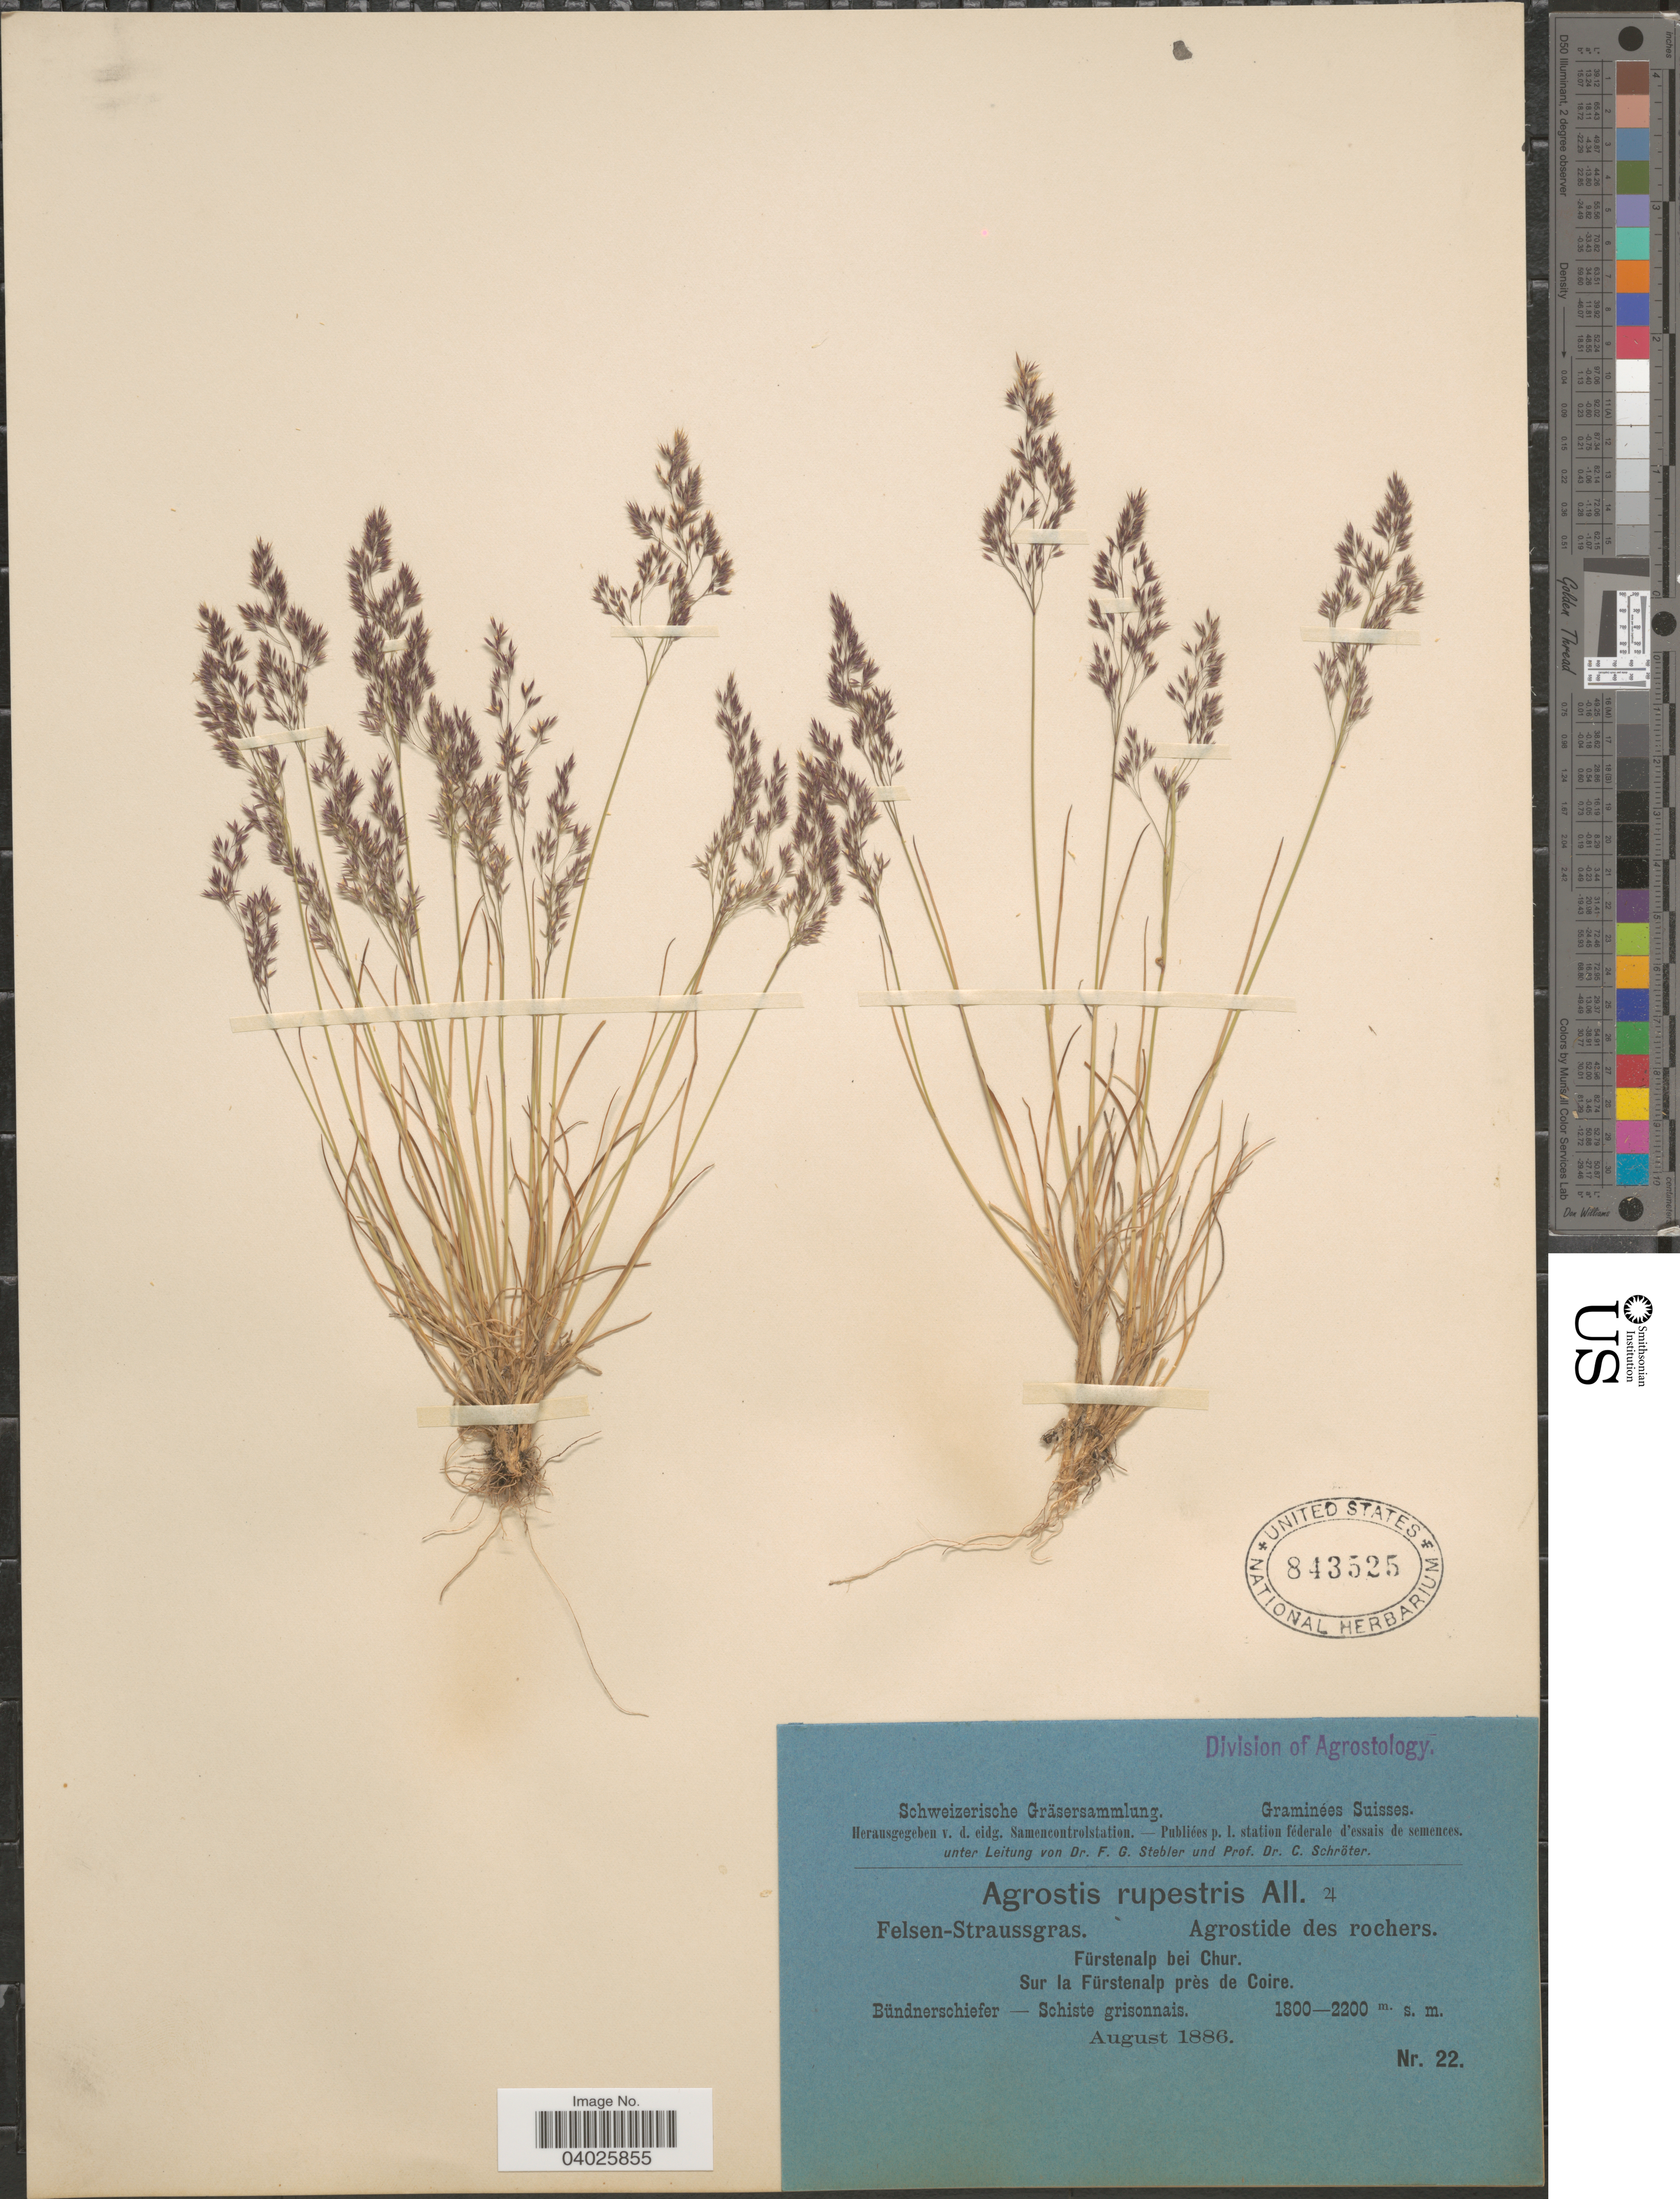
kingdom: Plantae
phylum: Tracheophyta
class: Liliopsida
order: Poales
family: Poaceae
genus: Agrostis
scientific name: Agrostis rupestris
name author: All.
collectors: Stebler, F.G. & Schröter, C.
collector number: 22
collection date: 1886-08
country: Switzerland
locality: Fürstenalp bei Chur. Sur la Fürstenalp près de Coire.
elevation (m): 1800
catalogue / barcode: US 843525